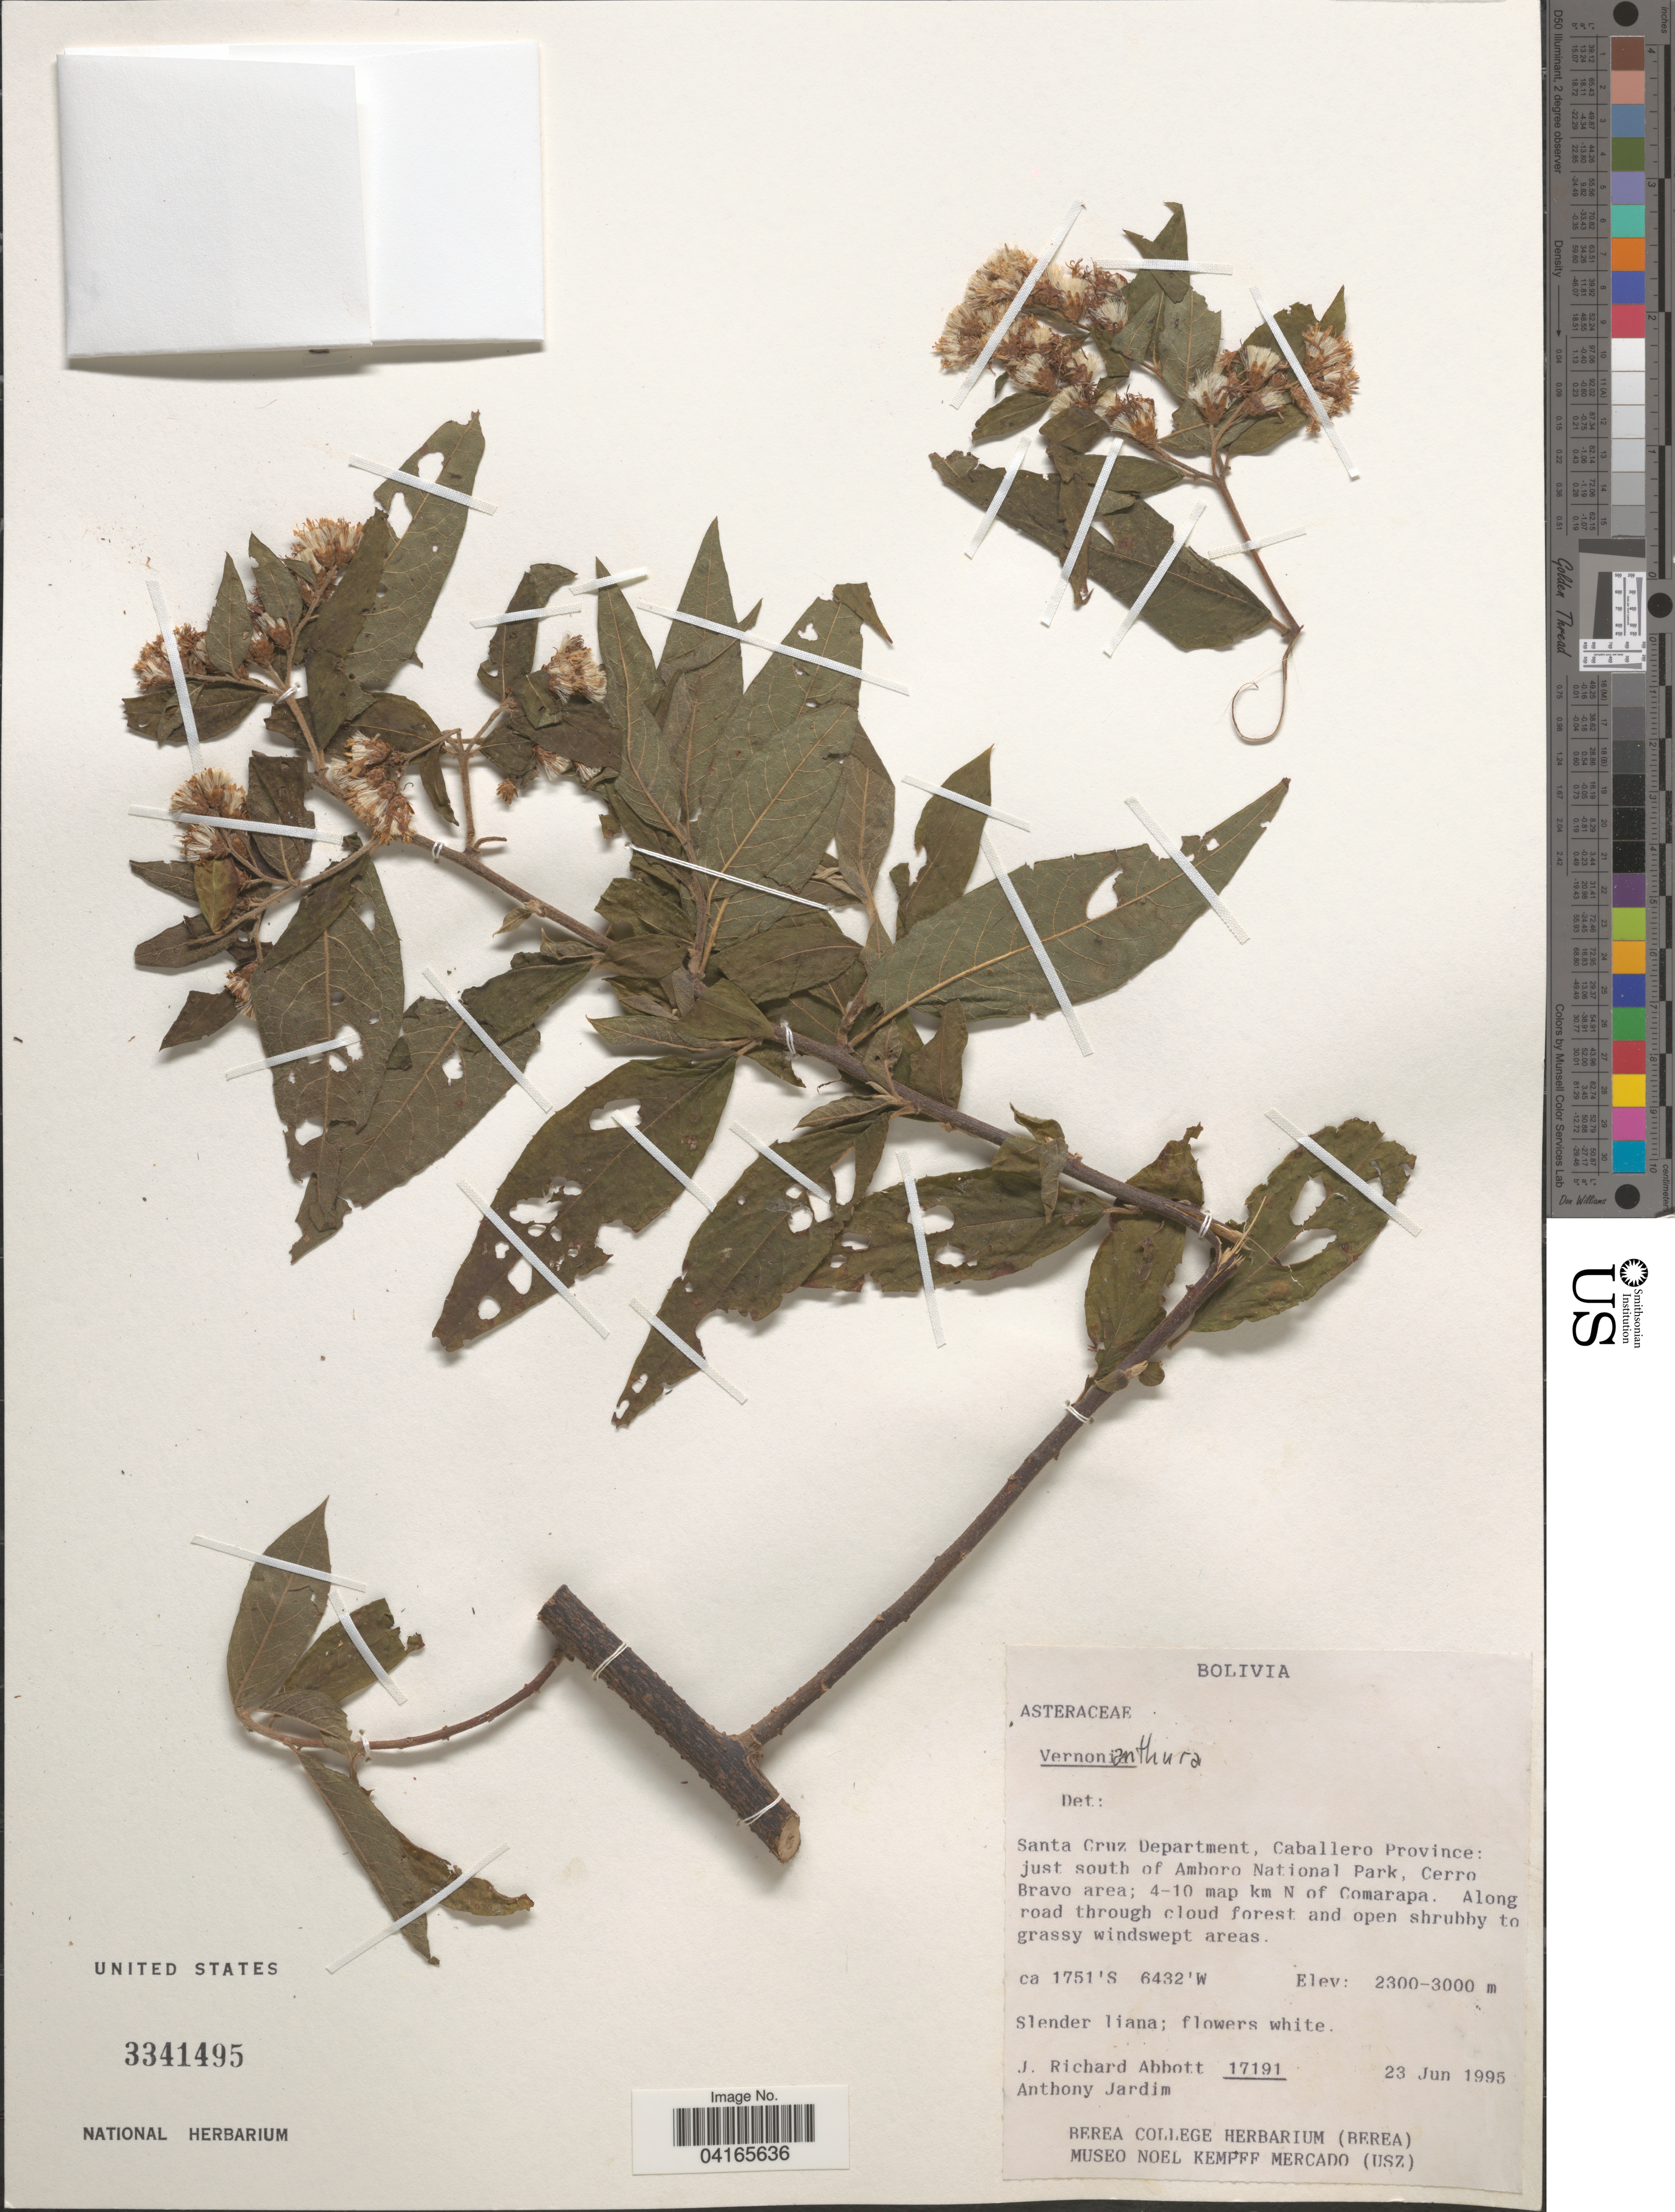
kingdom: Plantae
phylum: Tracheophyta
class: Magnoliopsida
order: Asterales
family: Asteraceae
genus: Vernonanthura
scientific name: Vernonanthura sp.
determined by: Renon, Polla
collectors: J. R. Abbott & A. Jardim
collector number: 17191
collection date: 1995-06-23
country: Bolivia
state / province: Santa Cruz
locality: Santa Cruz Department, Caballero Province: just south of Amboro National Park, Cerro Bravo area; 4-10 map km N of Comarapa.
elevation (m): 2300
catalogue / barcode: US 3341495